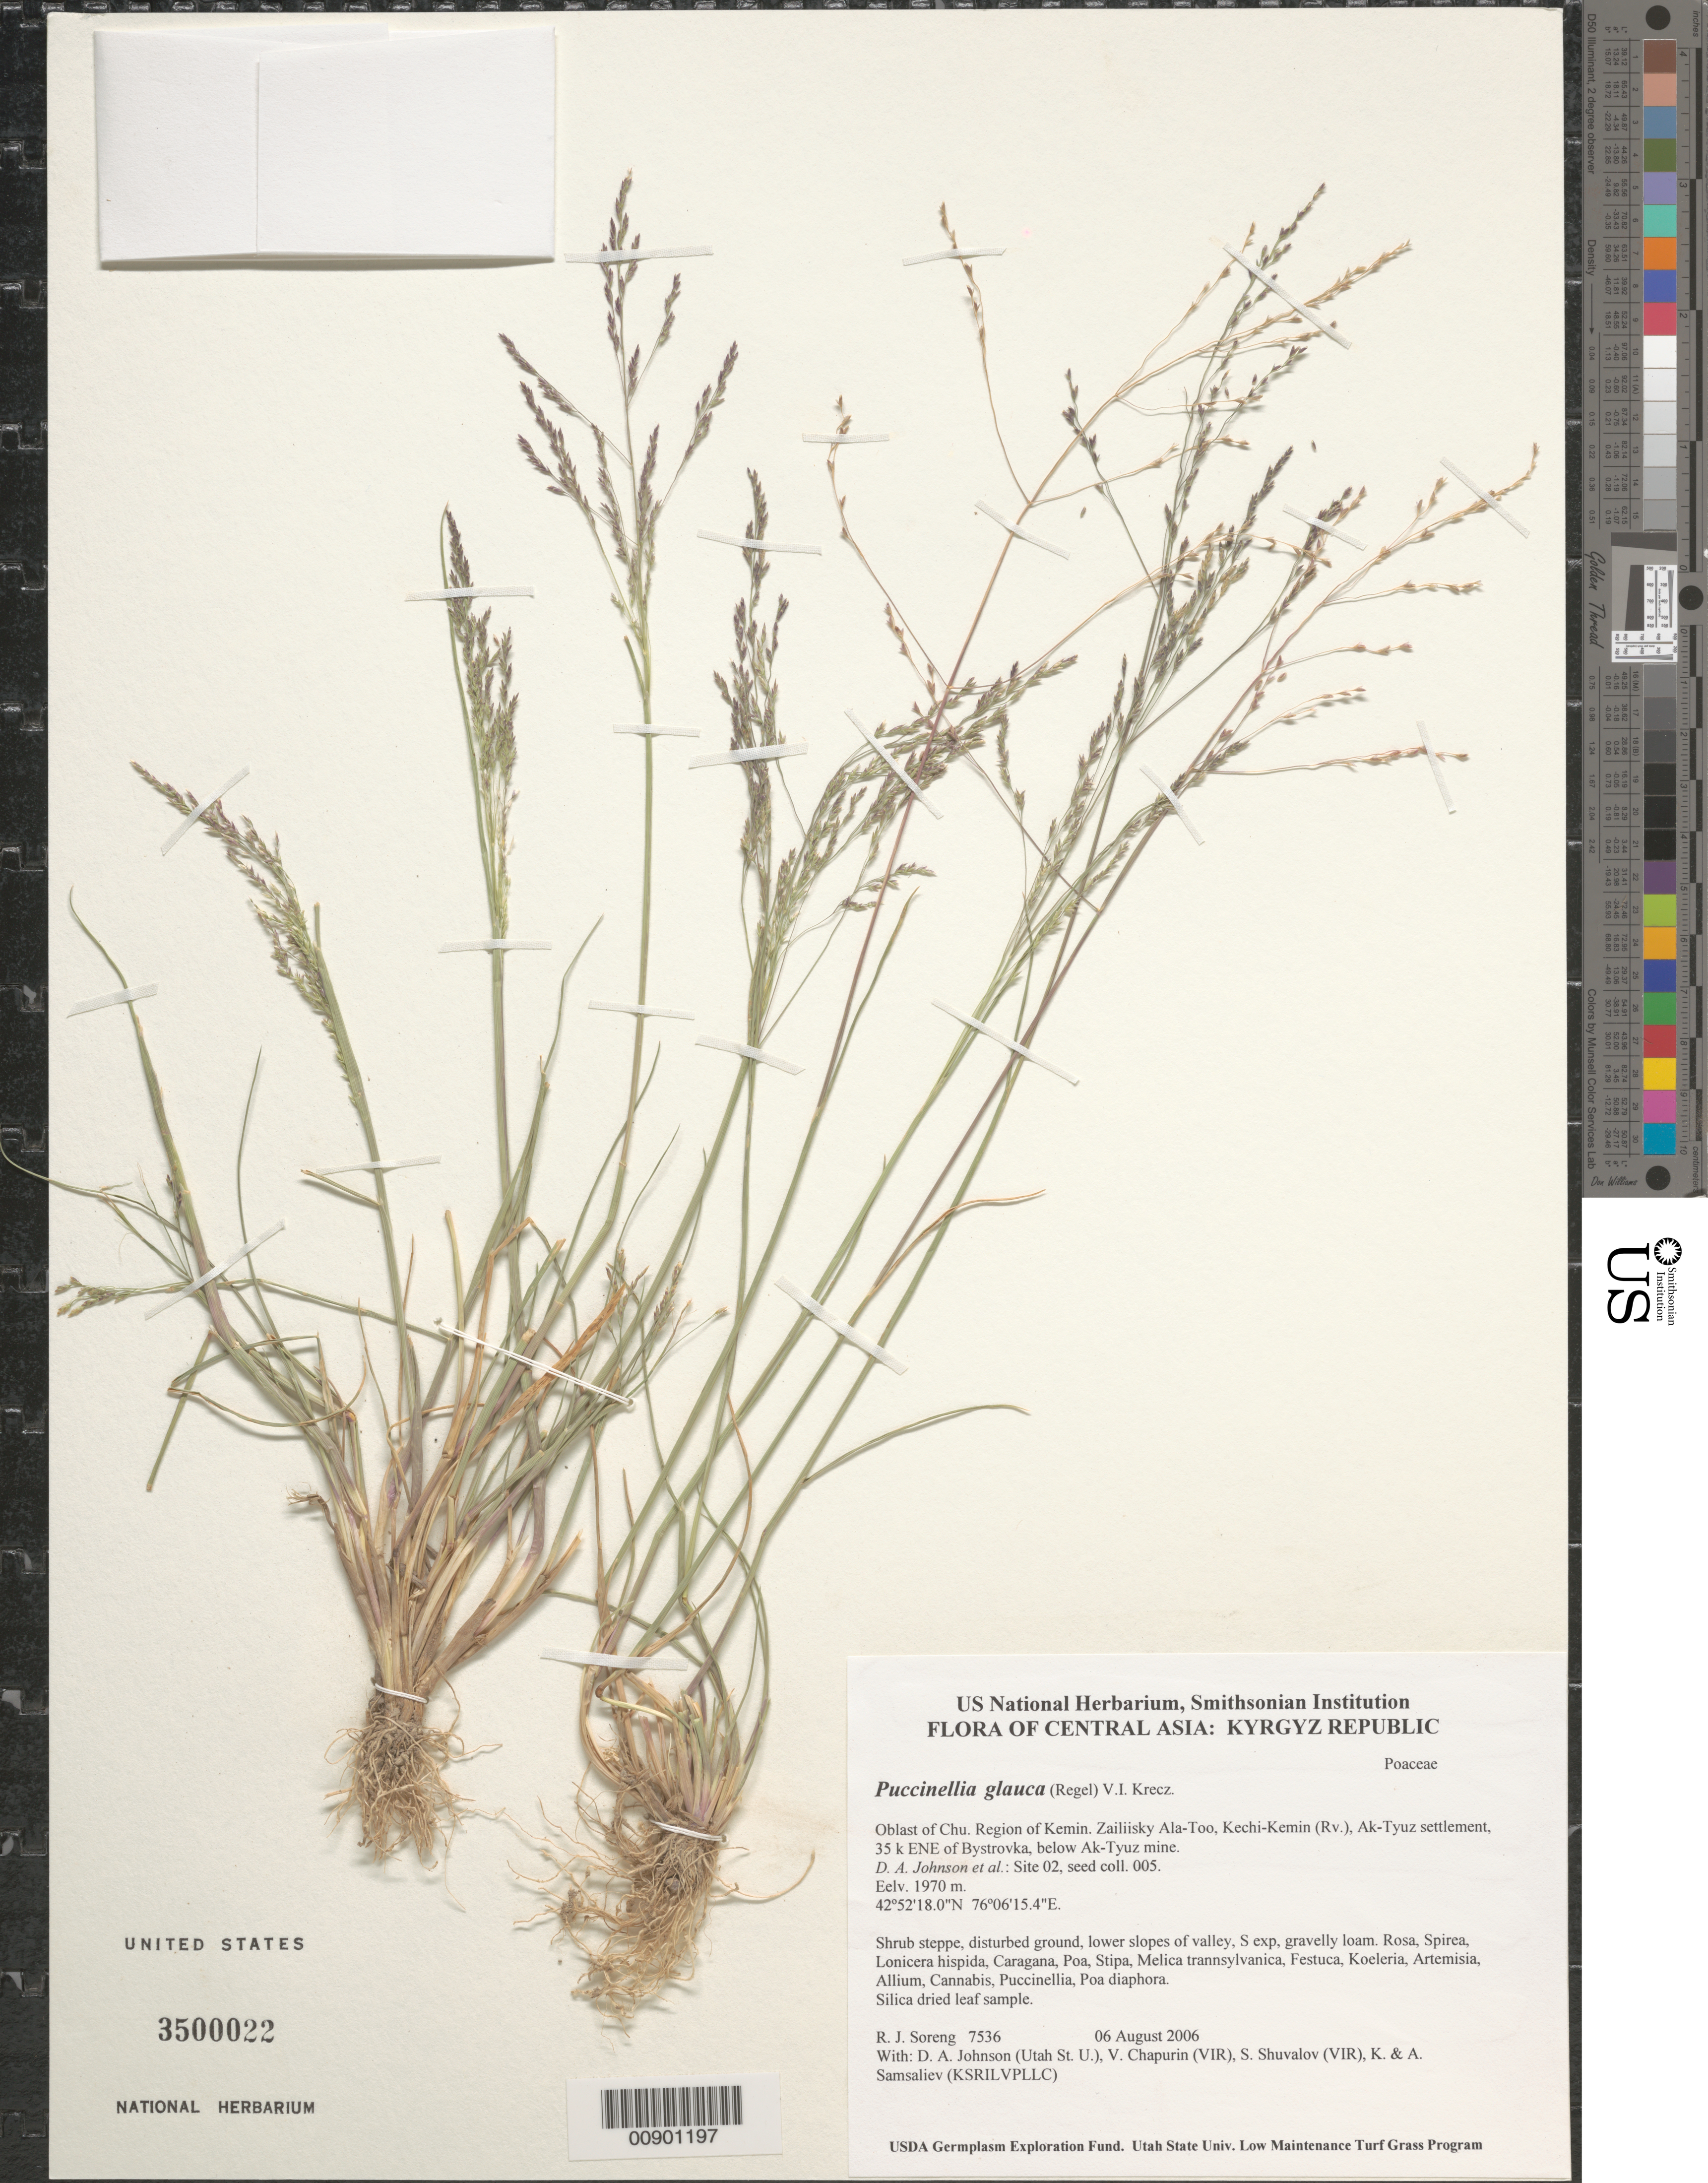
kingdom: Plantae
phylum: Tracheophyta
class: Liliopsida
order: Poales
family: Poaceae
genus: Puccinellia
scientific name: Puccinellia glauca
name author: (Regel) V.I. Krecz.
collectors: R. J. Soreng, D. Johnson, S. Shuvalov, V. Chapurin, K. Samsaliev & A. Samsaliev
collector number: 7536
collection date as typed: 06 Aug 2006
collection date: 2006-08-06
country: Kyrgyzstan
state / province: Chu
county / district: Kemin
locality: Zailiisky Ala-Too, Kechi-Kemin (Rv.), Ak-Tyuz settlement, 35 km ENE of Bystrovka, below Ak-Tyuz mine.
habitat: Shrub steppe, disturbed ground, lower slopes of valley, S exp, gravelly loam.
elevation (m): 1970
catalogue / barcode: US 3500022